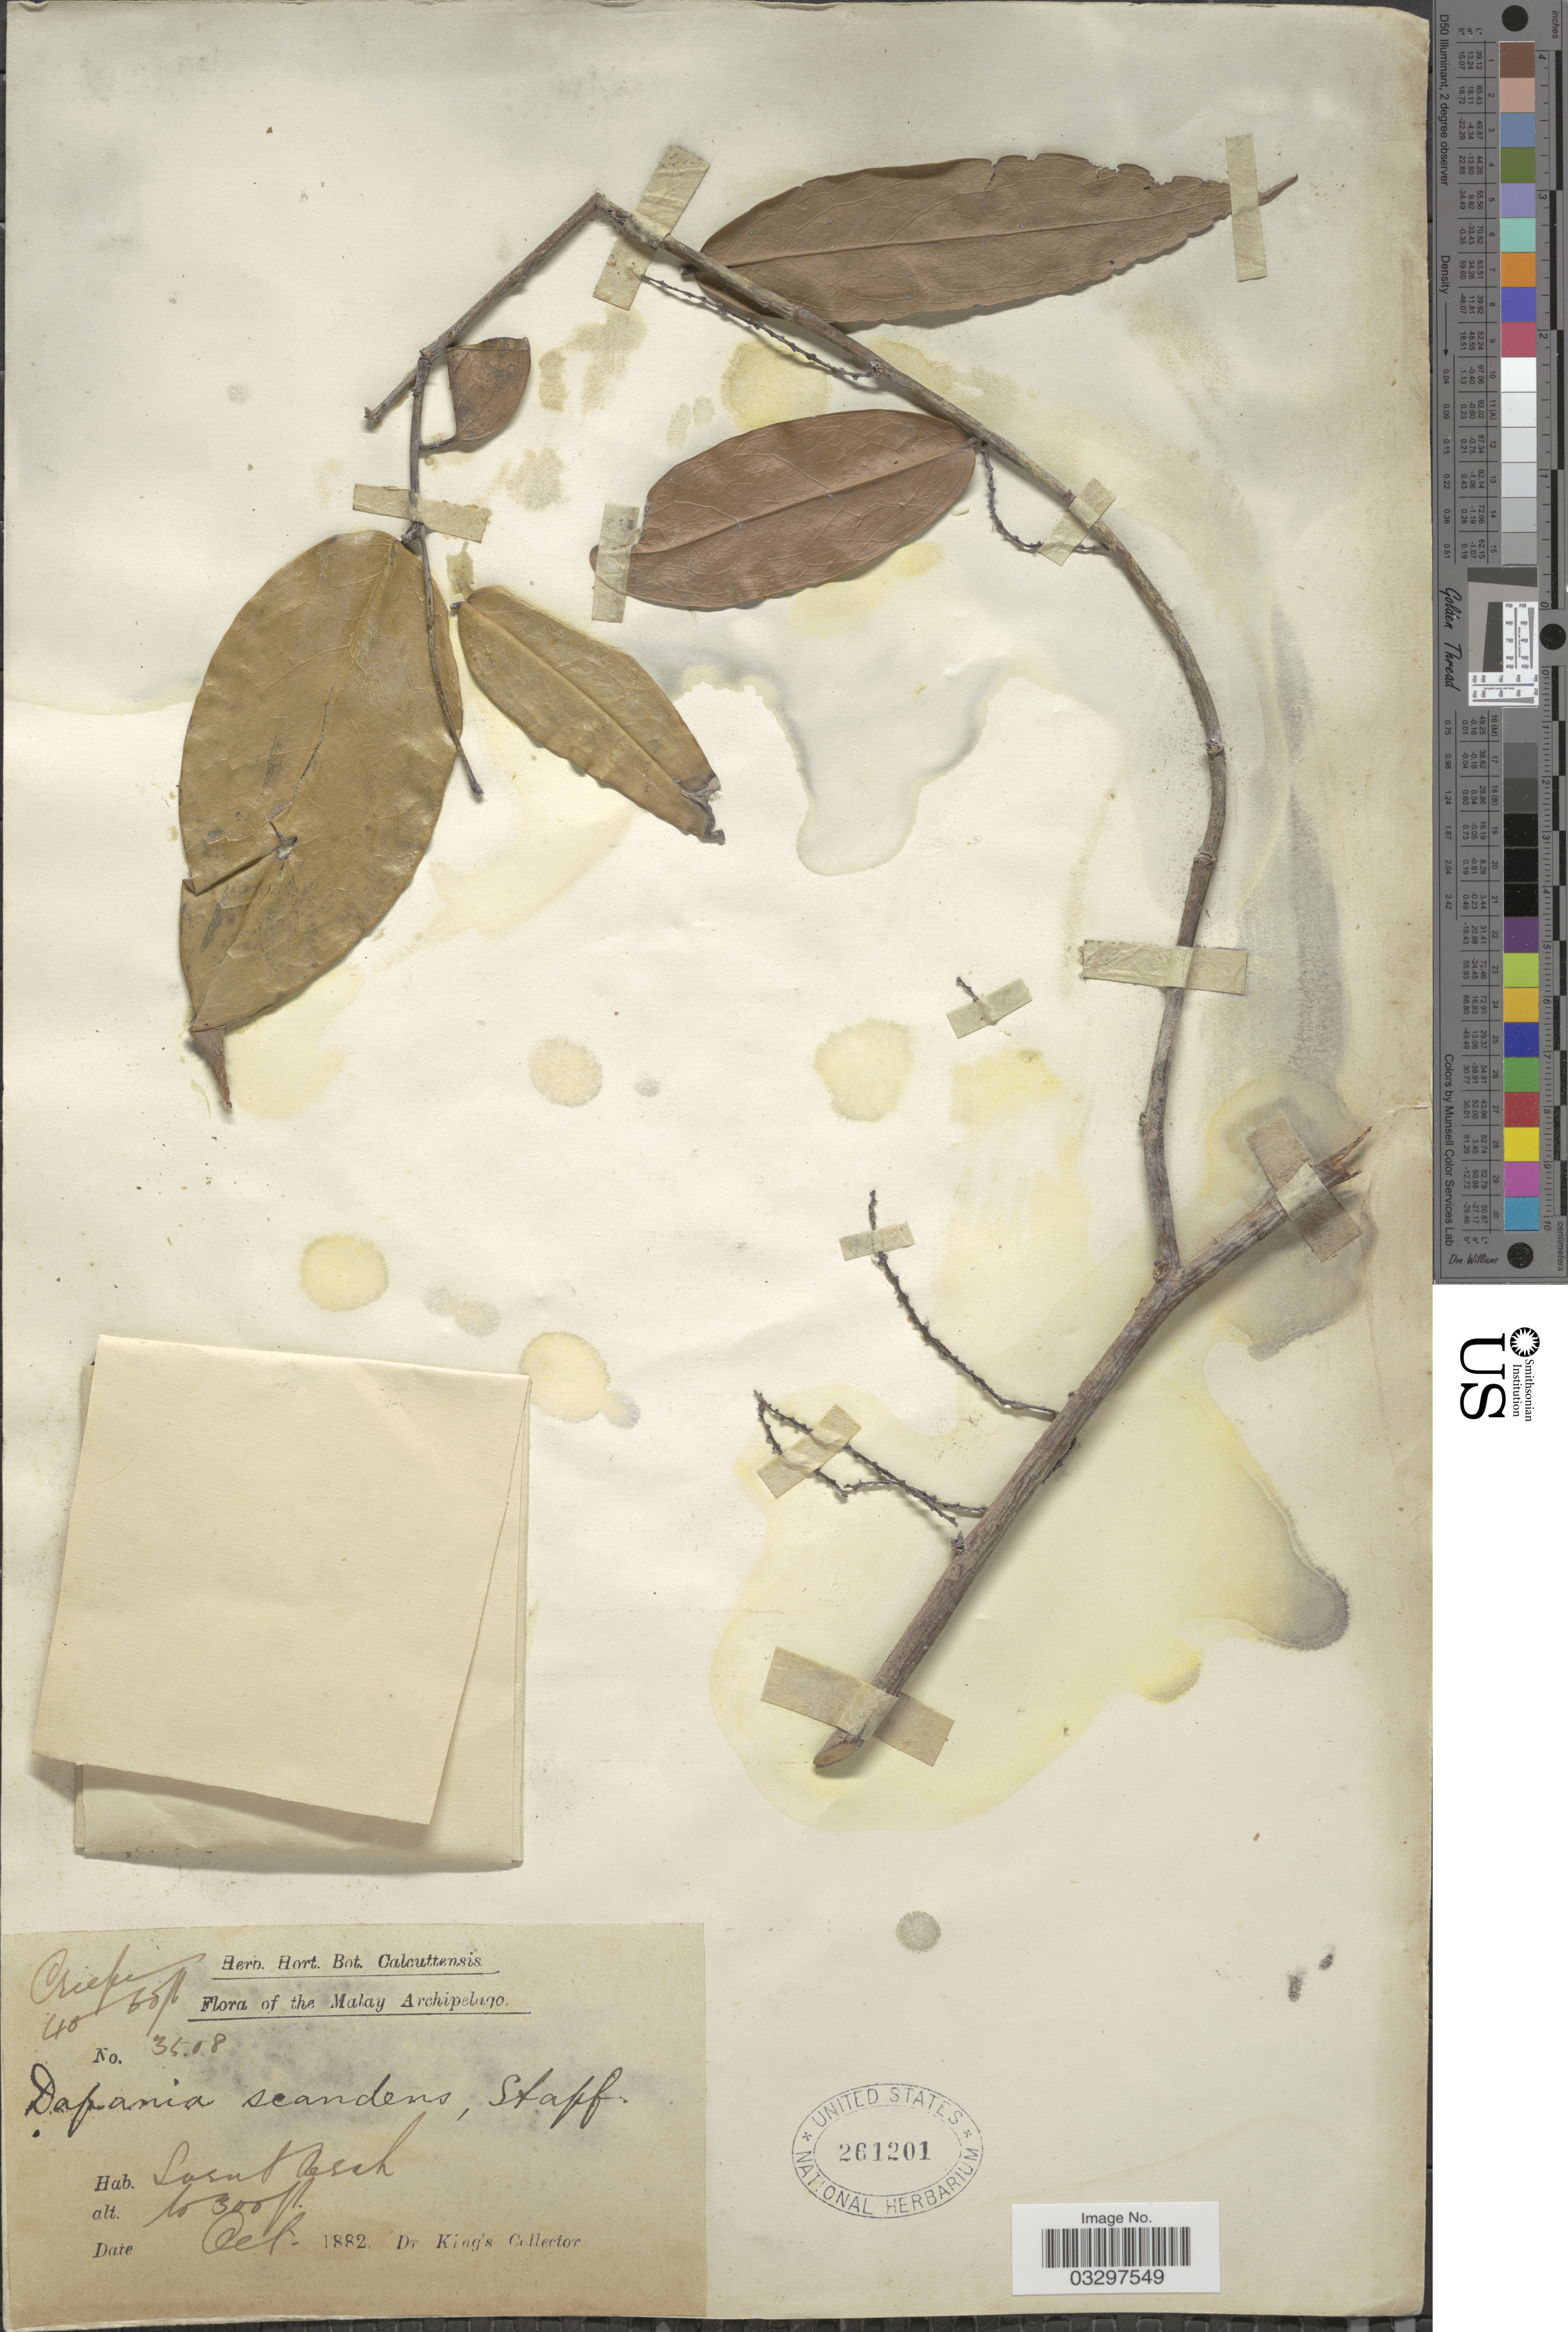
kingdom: Plantae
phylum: Tracheophyta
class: Magnoliopsida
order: Oxalidales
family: Oxalidaceae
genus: Dapania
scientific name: Dapania racemosa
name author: Korth.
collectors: Dr. King's collector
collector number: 3508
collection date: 1882-10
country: Malaysia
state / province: Perak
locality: Malay Archipelago. Larut Perak.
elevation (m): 3139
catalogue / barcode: US 261201